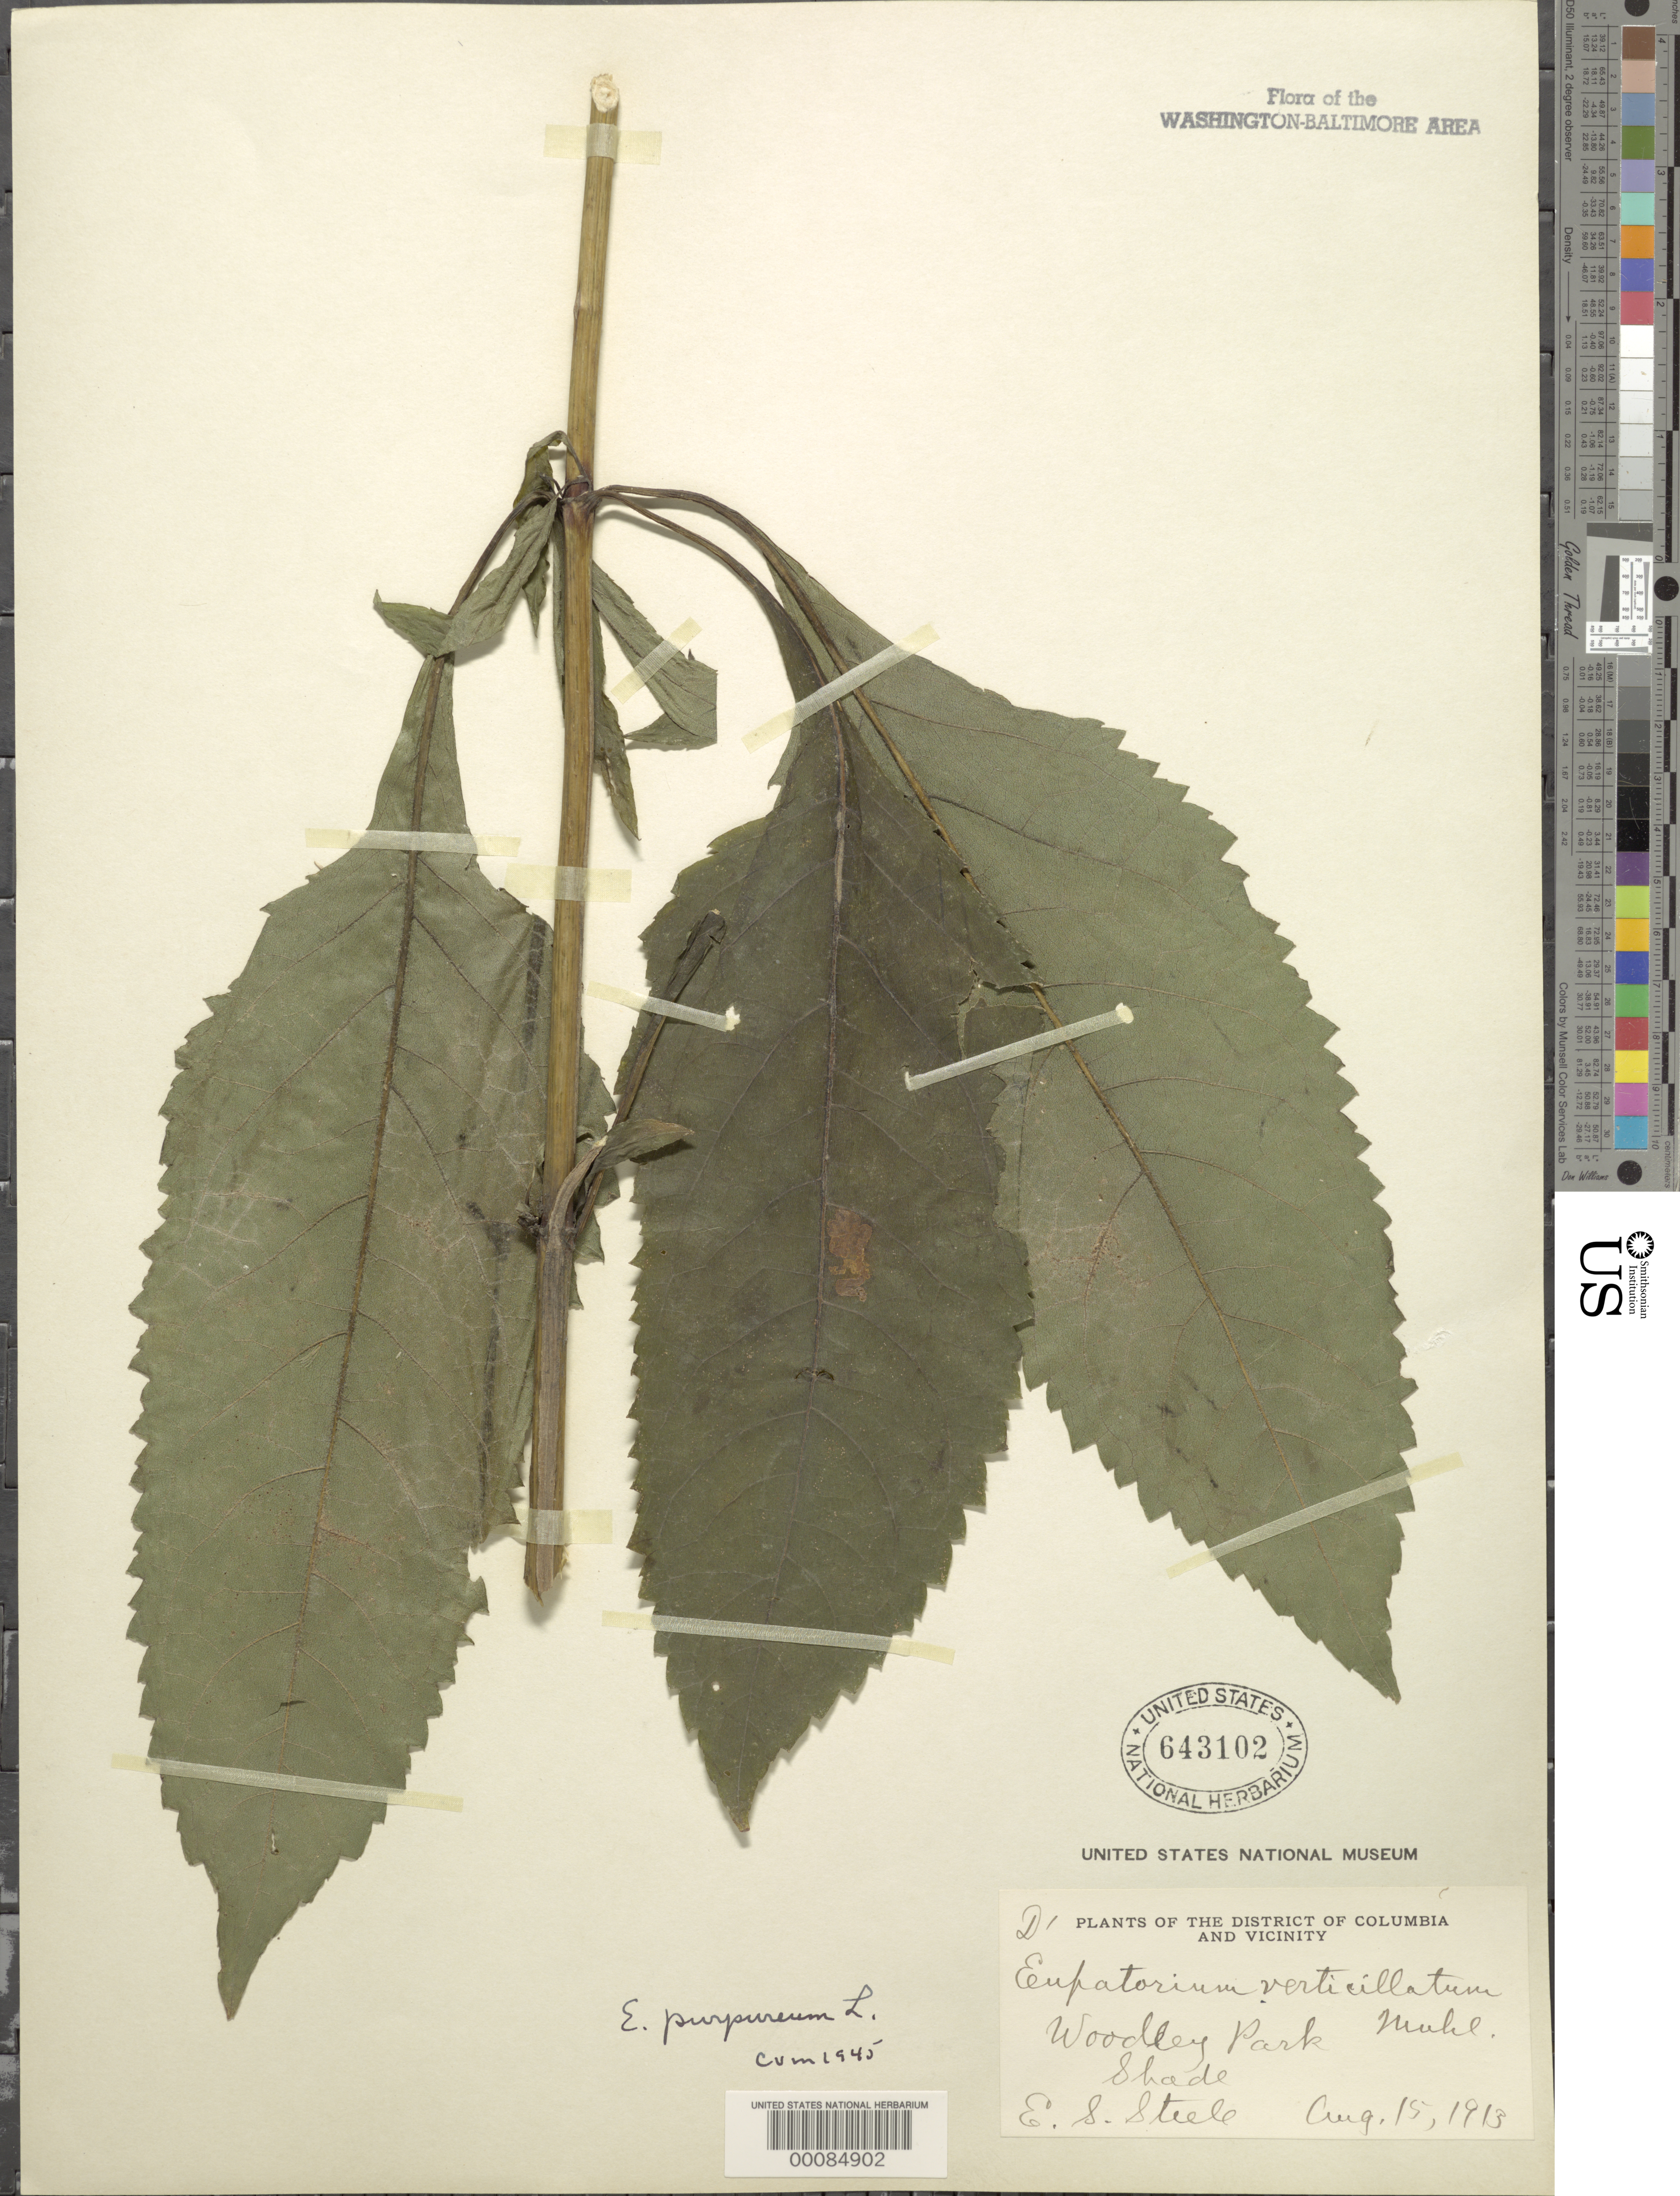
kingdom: Plantae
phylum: Tracheophyta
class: Magnoliopsida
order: Asterales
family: Asteraceae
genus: Eupatorium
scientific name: Eupatorium purpureum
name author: (L.) E.E. Lamont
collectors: E. Steele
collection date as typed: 15 Aug 1913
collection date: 1913-08-15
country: United States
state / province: District of Columbia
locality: Woodley Park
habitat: Shade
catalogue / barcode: US 643102